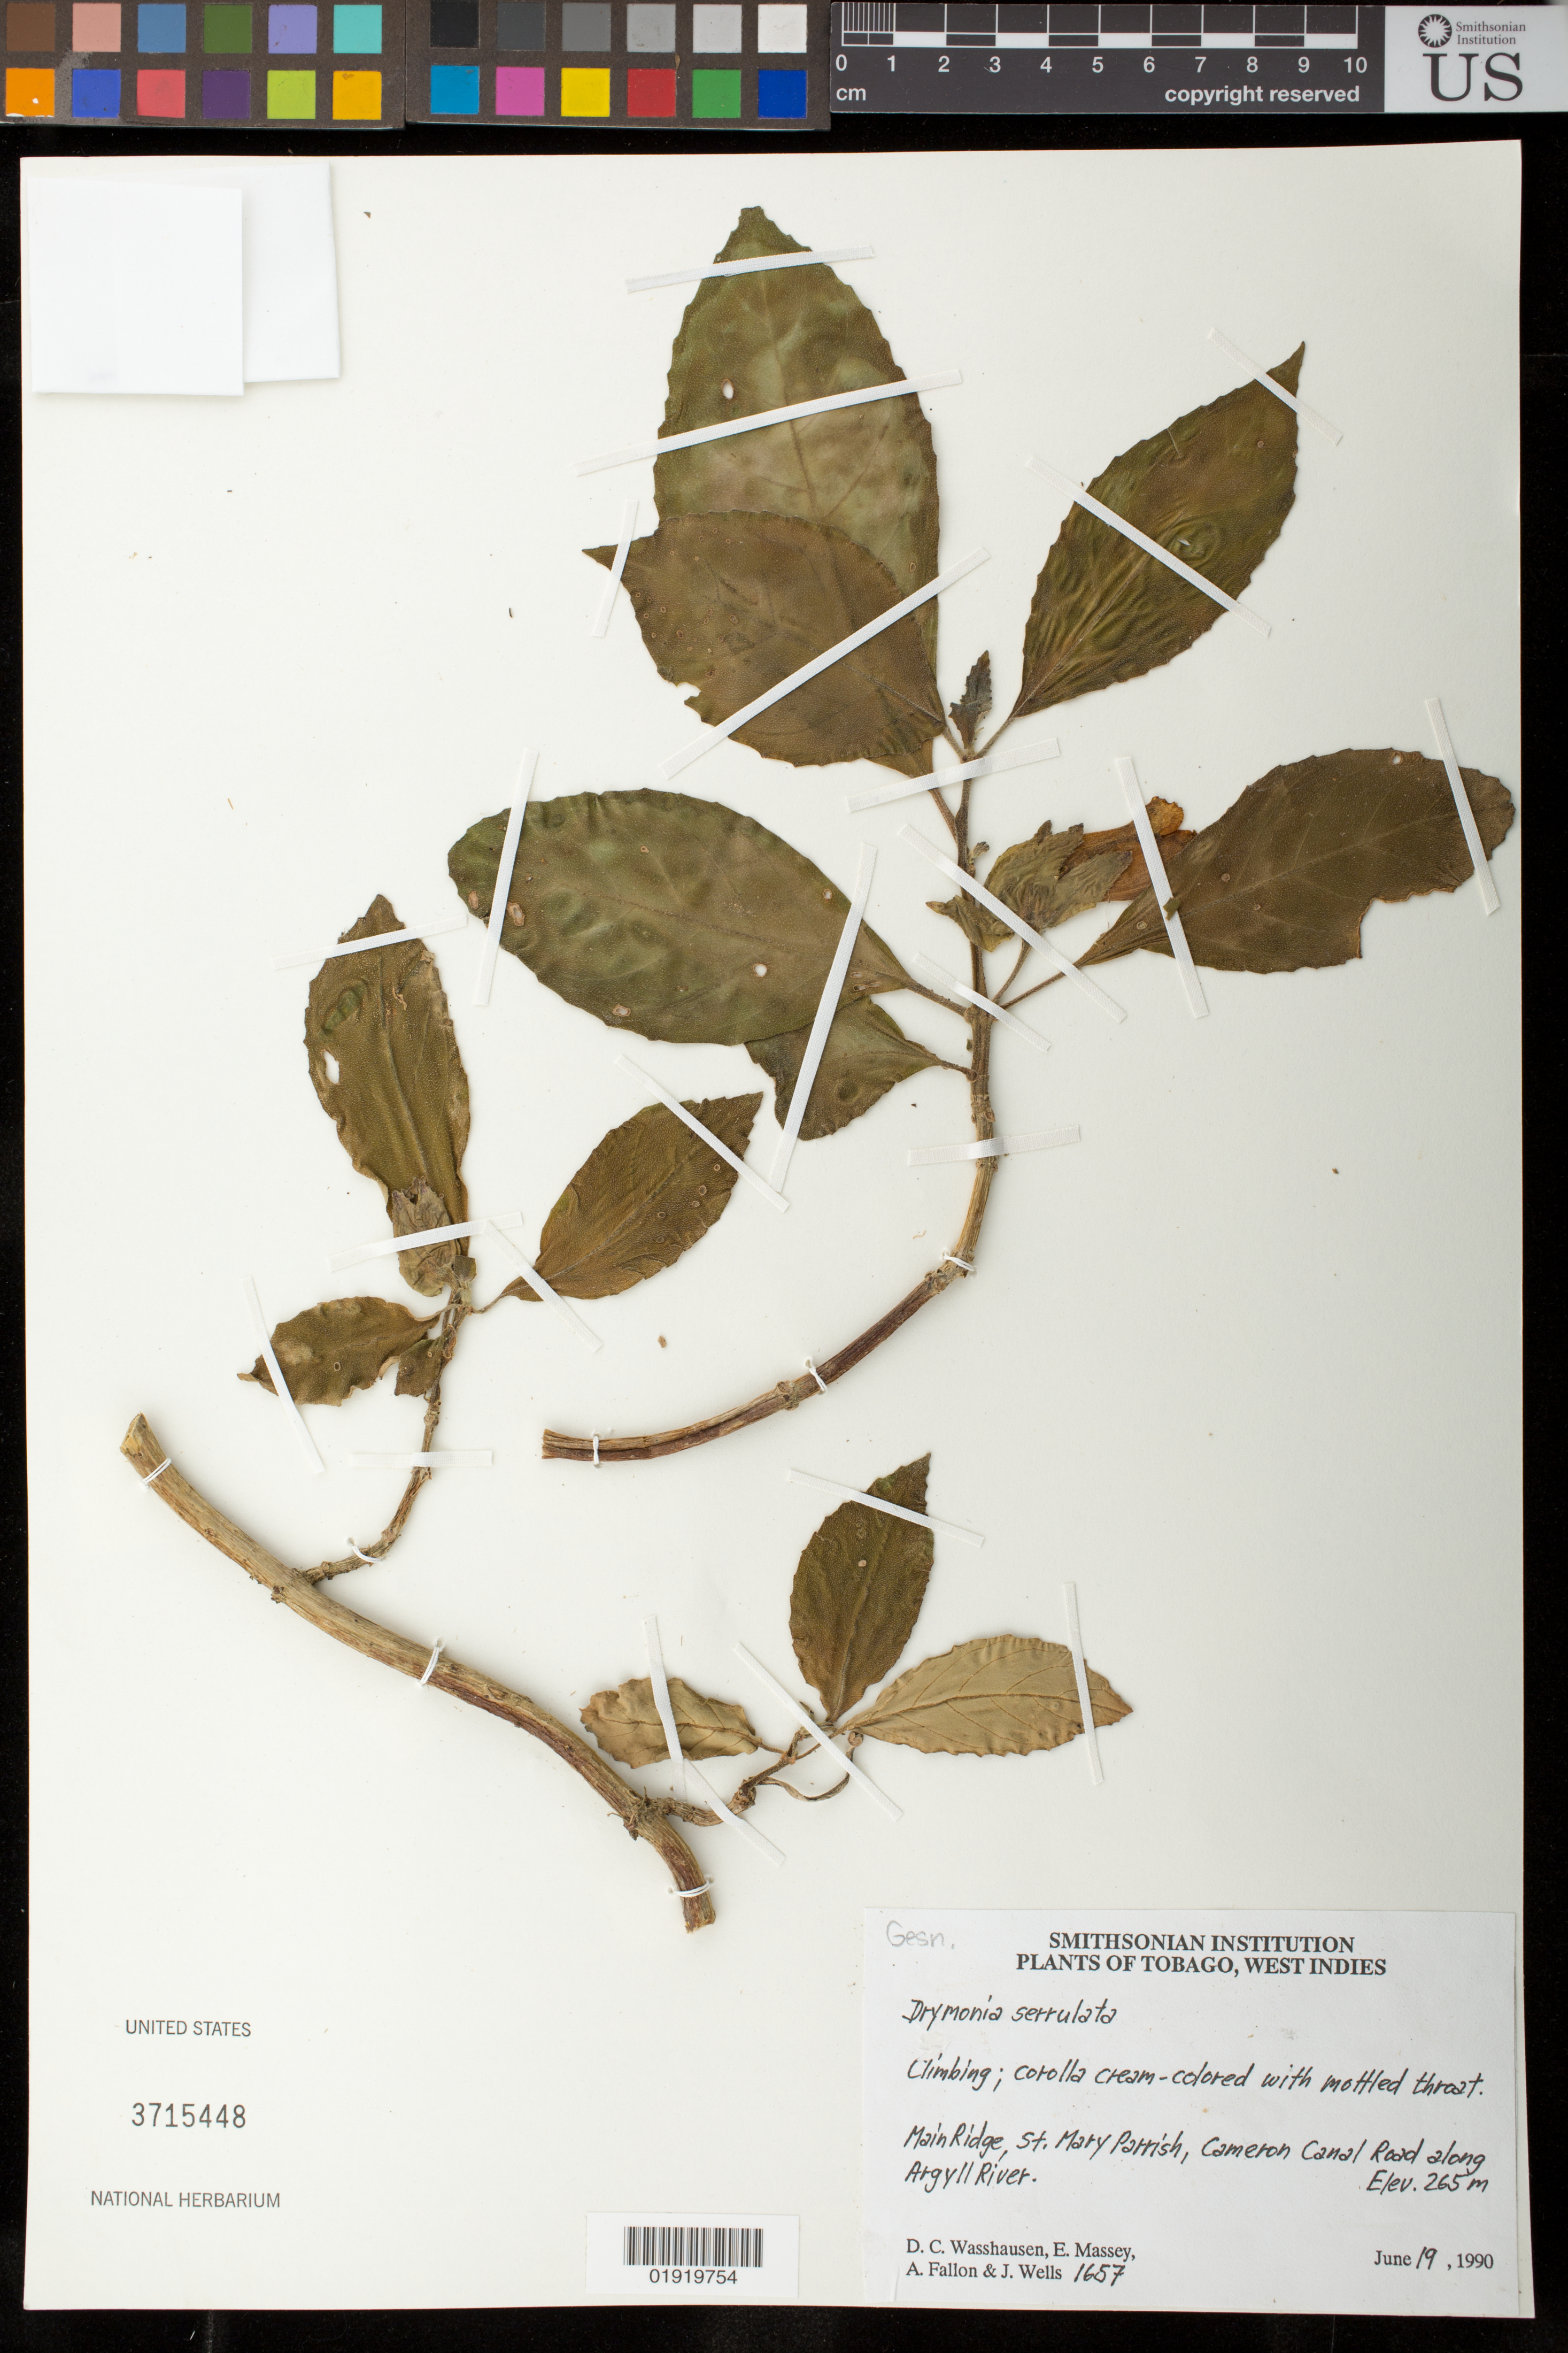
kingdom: Plantae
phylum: Tracheophyta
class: Magnoliopsida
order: Lamiales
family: Gesneriaceae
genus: Drymonia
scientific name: Drymonia serrulata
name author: (Jacq.) Mart.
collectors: D. C. Wasshausen, E. Massey, A. Fallon & J. Wells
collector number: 1657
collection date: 1990-06-19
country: Trinidad and Tobago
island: Tobago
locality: Main Ridge, St. Mary Parish, Cameron Canal Road along Argyll River.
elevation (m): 265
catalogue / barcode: US 3715448